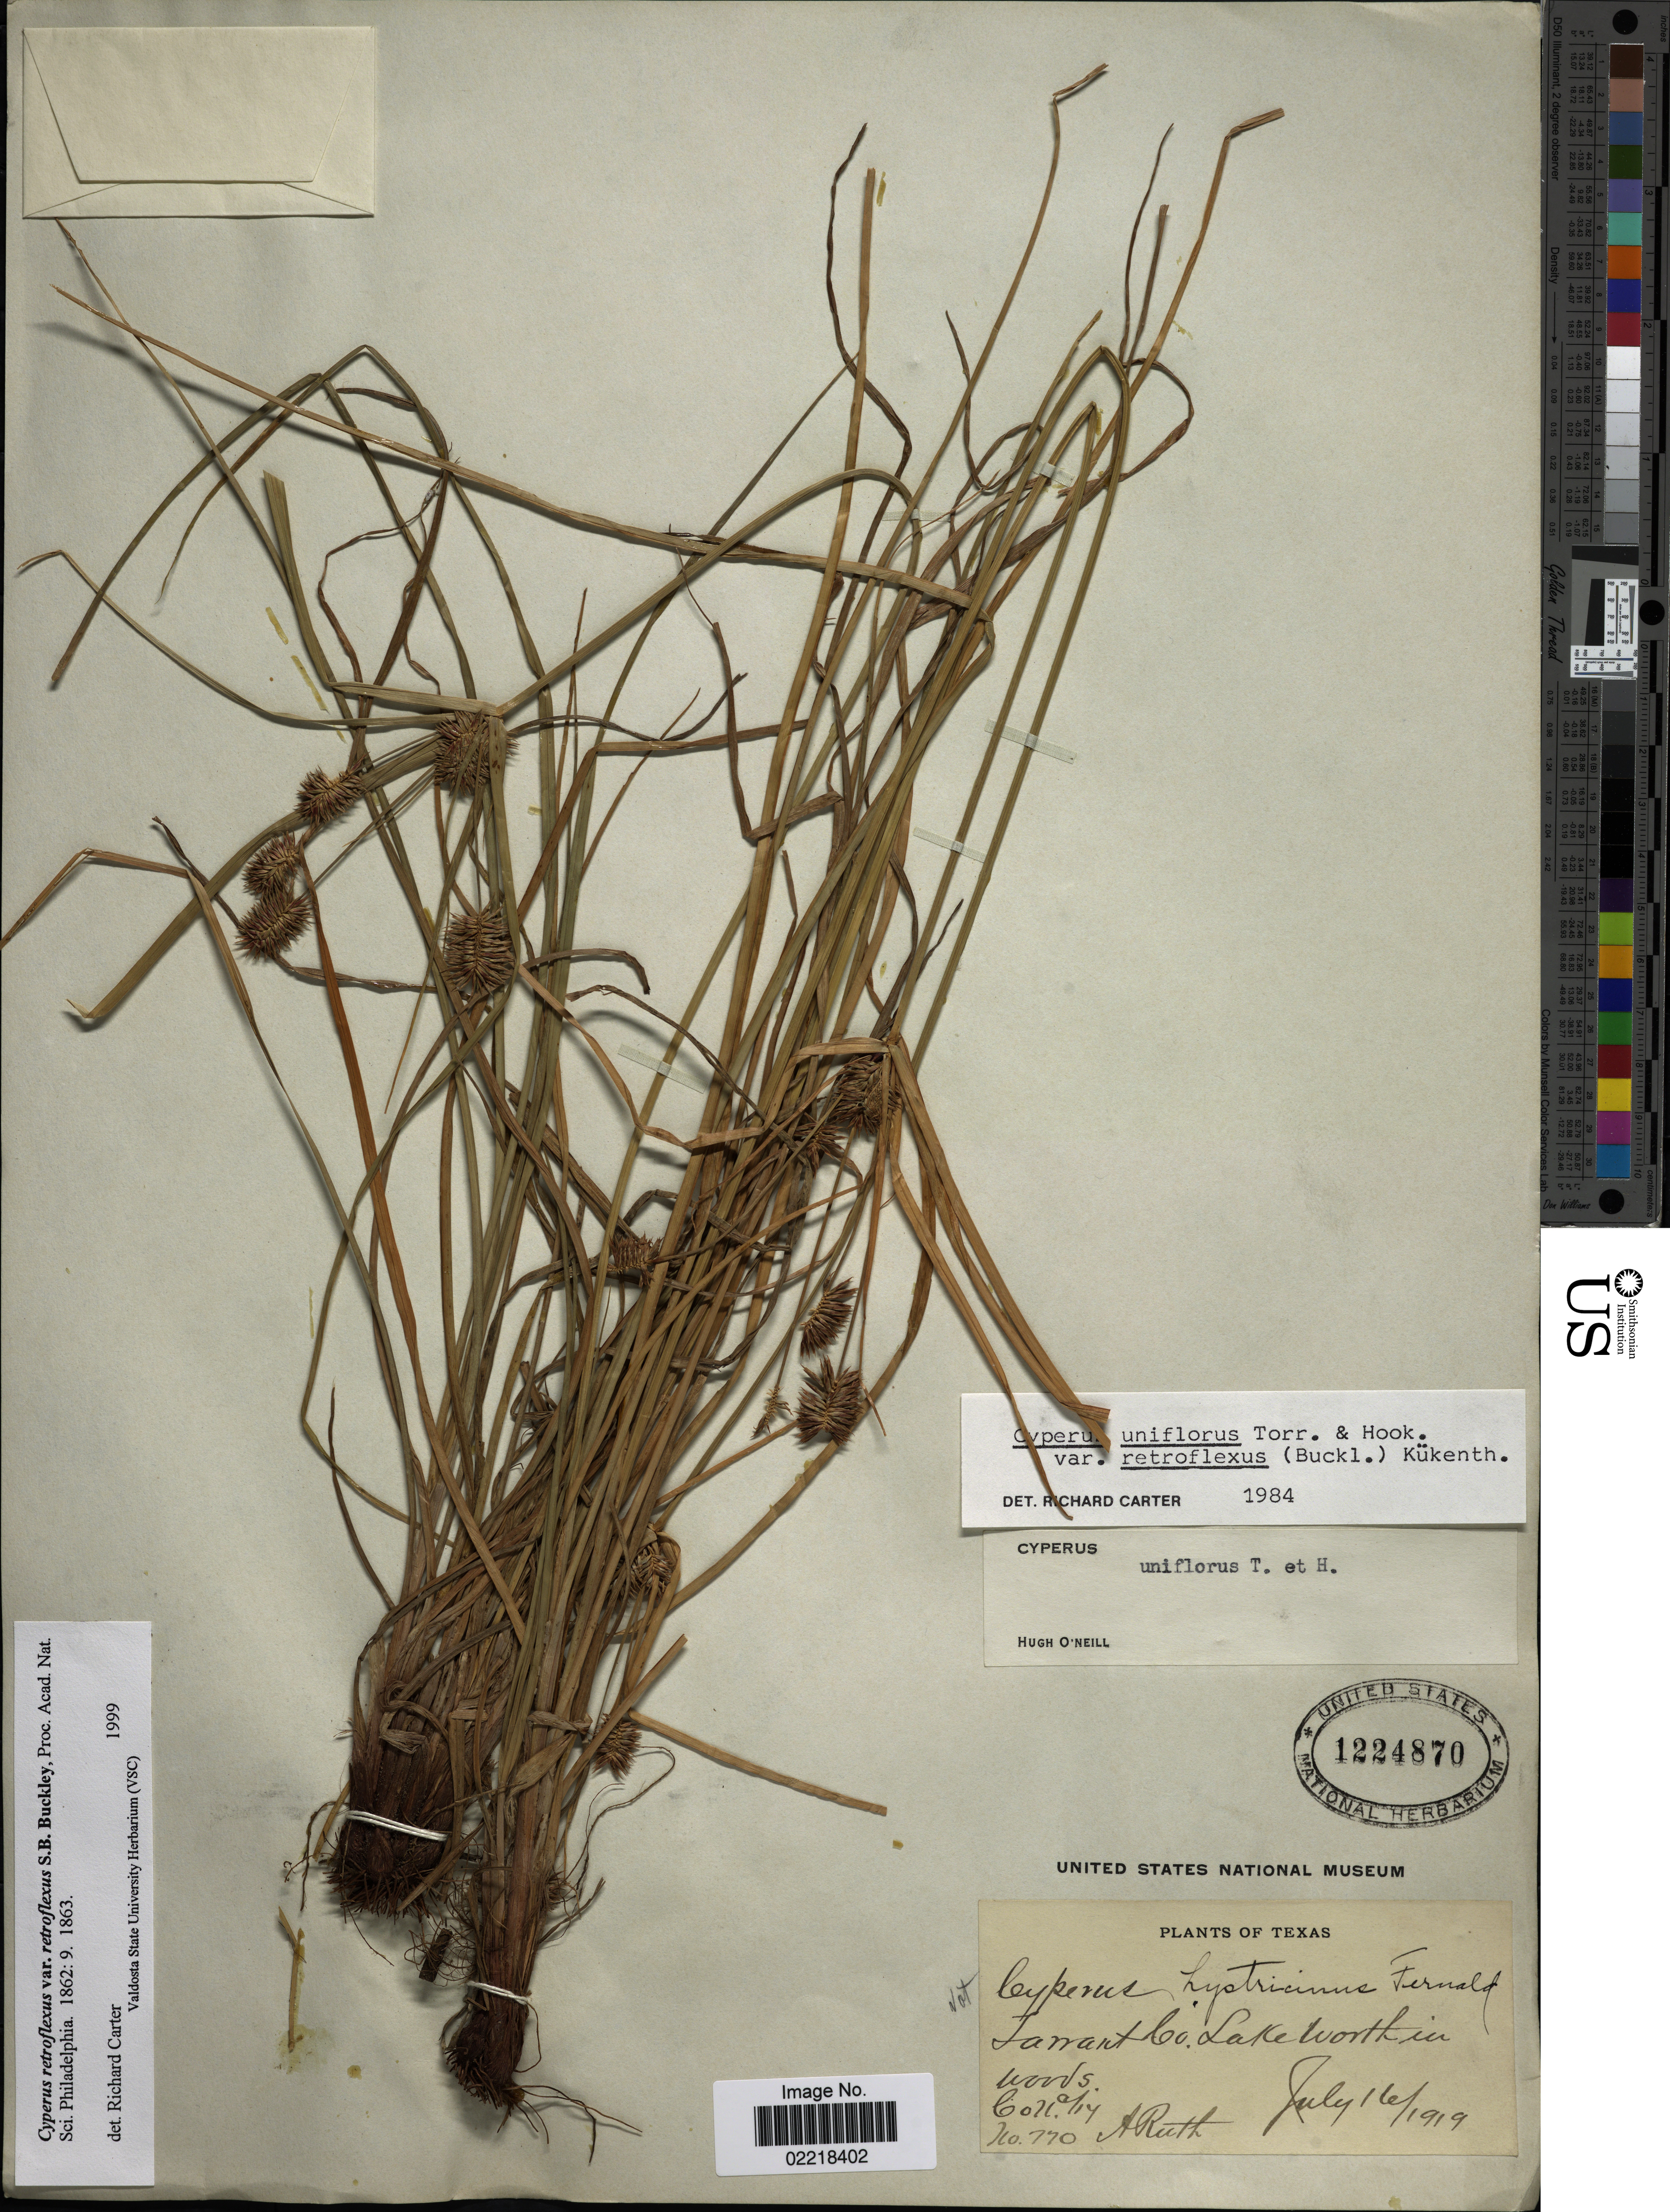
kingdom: Plantae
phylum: Tracheophyta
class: Liliopsida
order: Poales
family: Cyperaceae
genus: Cyperus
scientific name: Cyperus retroflexus var. retroflexus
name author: Buckley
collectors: A. Ruth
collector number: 770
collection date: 1919-07-16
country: United States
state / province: Texas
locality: Tarrant Co, Lake Worthin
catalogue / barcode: US 1224870